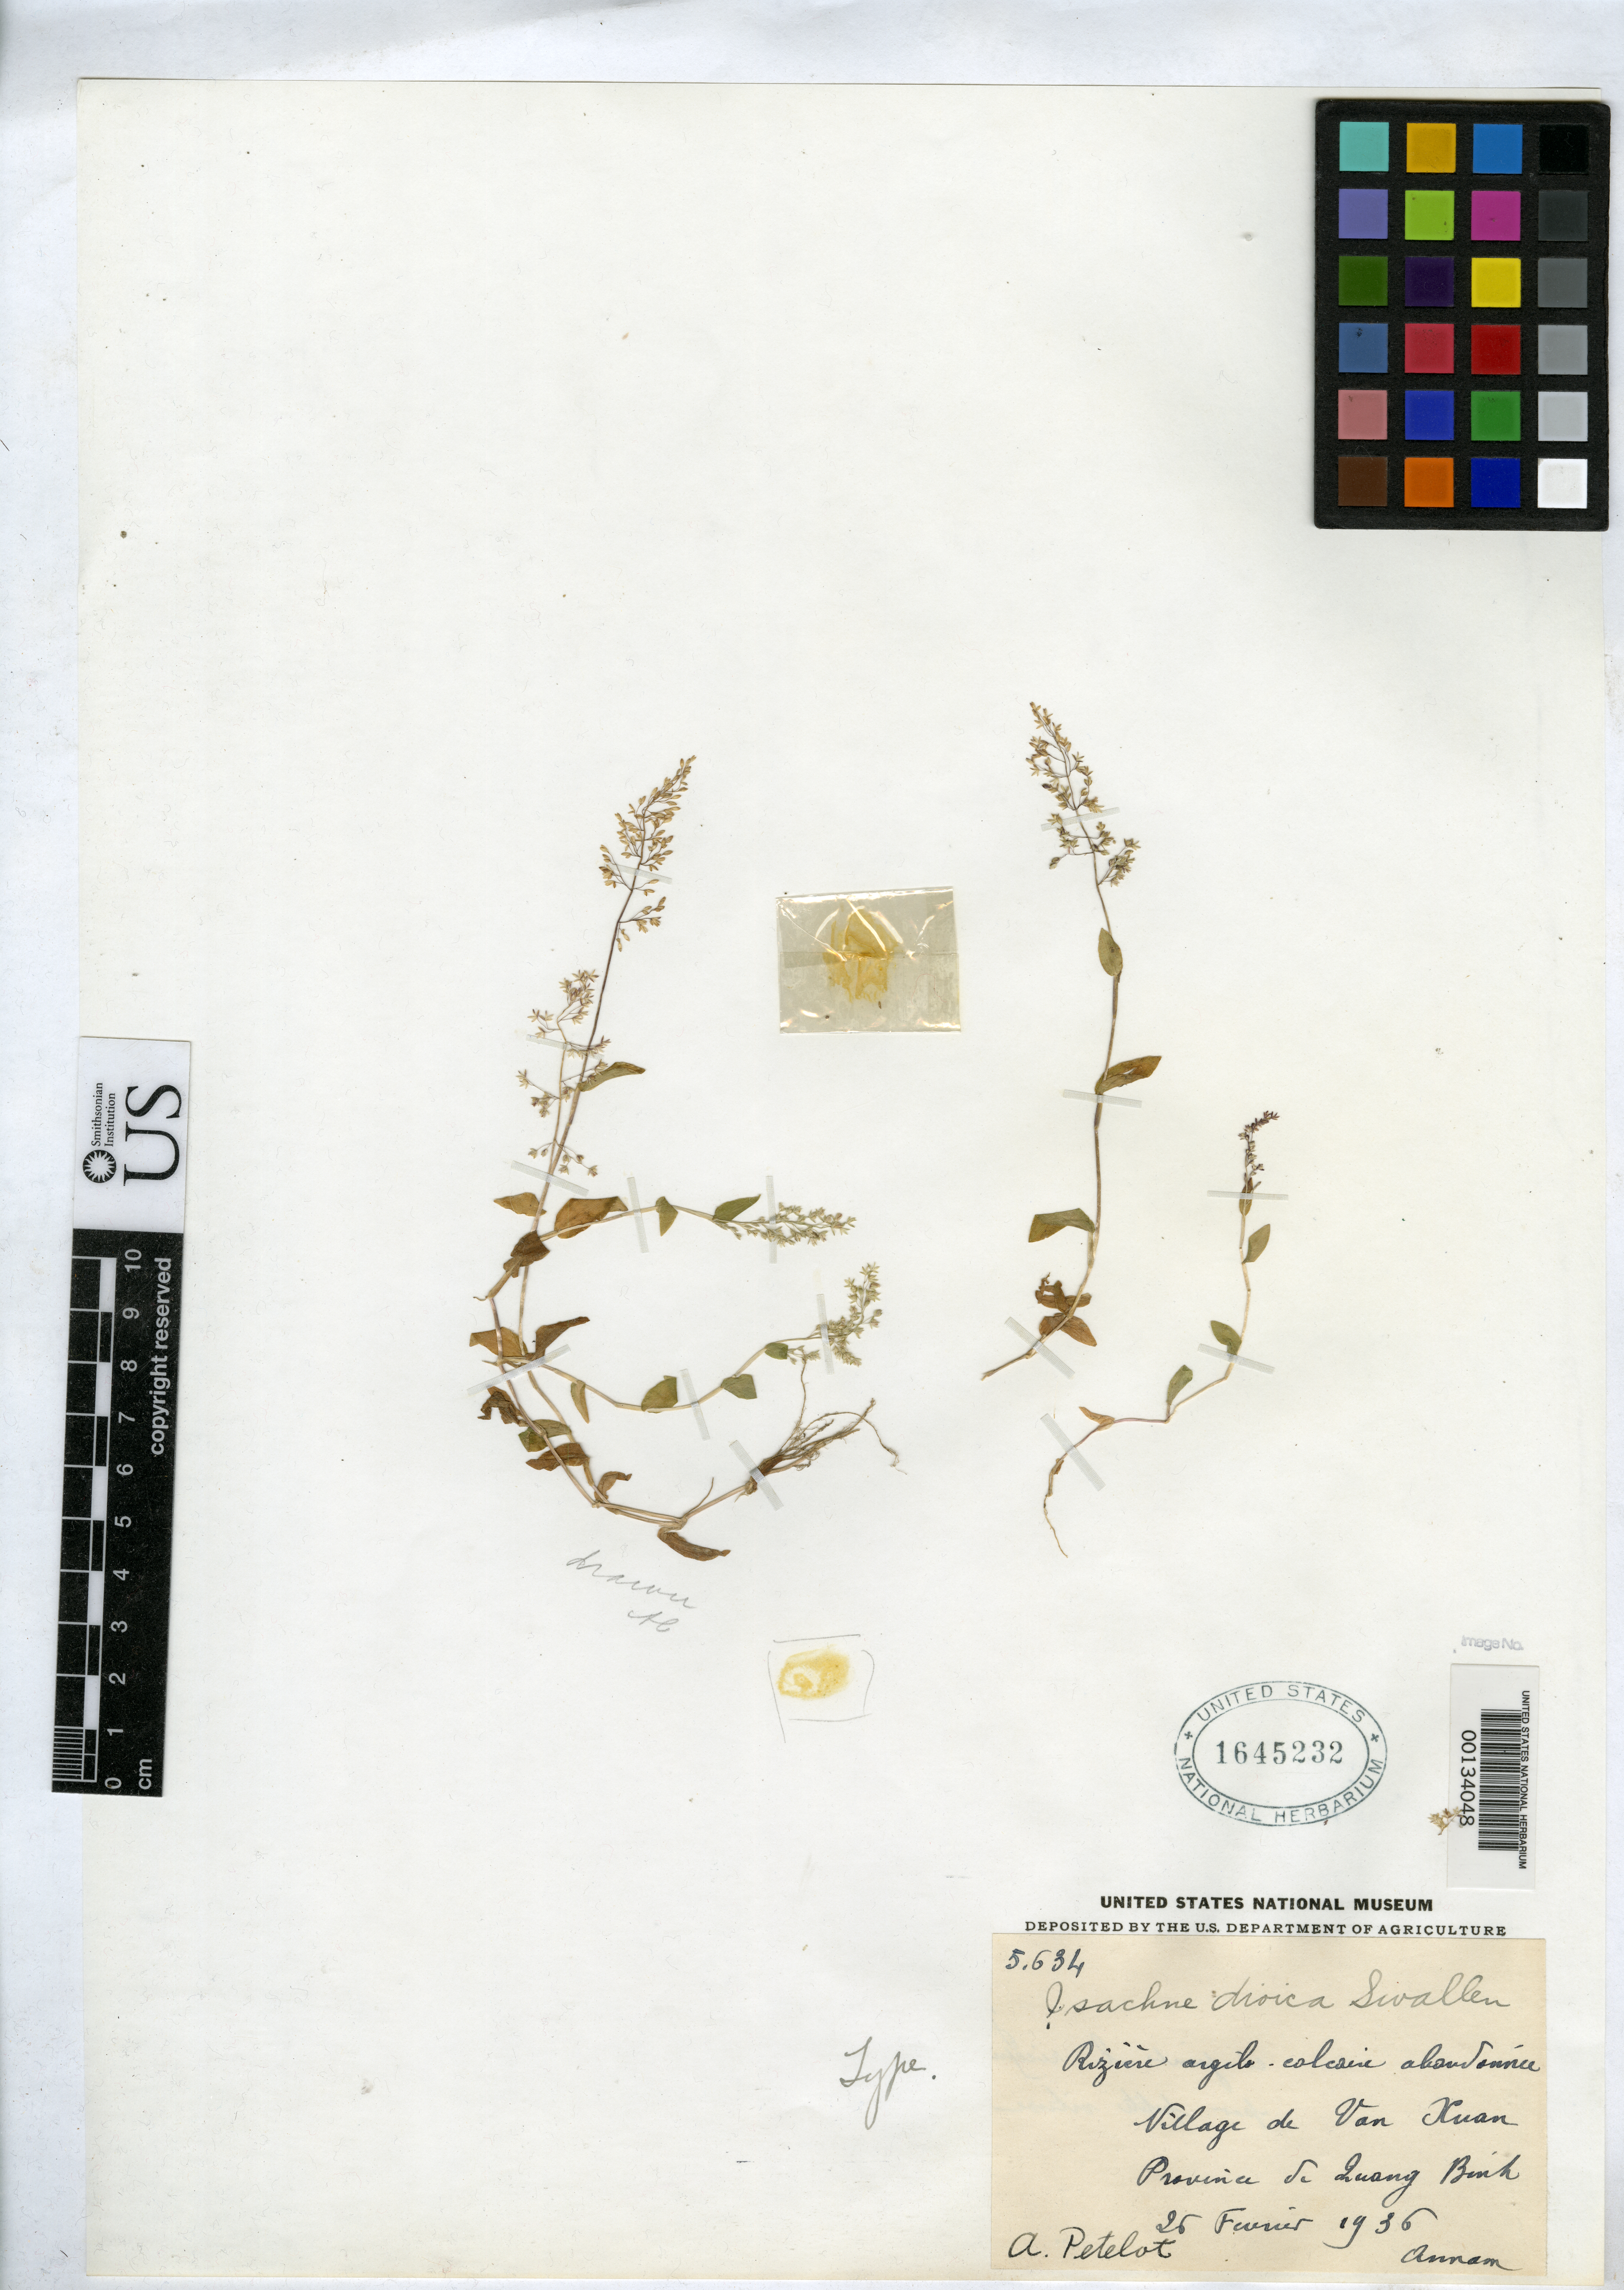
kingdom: Plantae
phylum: Tracheophyta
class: Liliopsida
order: Poales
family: Poaceae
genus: Isachne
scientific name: Isachne dioica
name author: Swallen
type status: Holotype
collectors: A. Petelot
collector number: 5634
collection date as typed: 26 Feb 1936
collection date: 1936-02-26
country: Vietnam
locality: Quang Binh Prov., Van Huan Valley.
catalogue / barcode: US 1645232